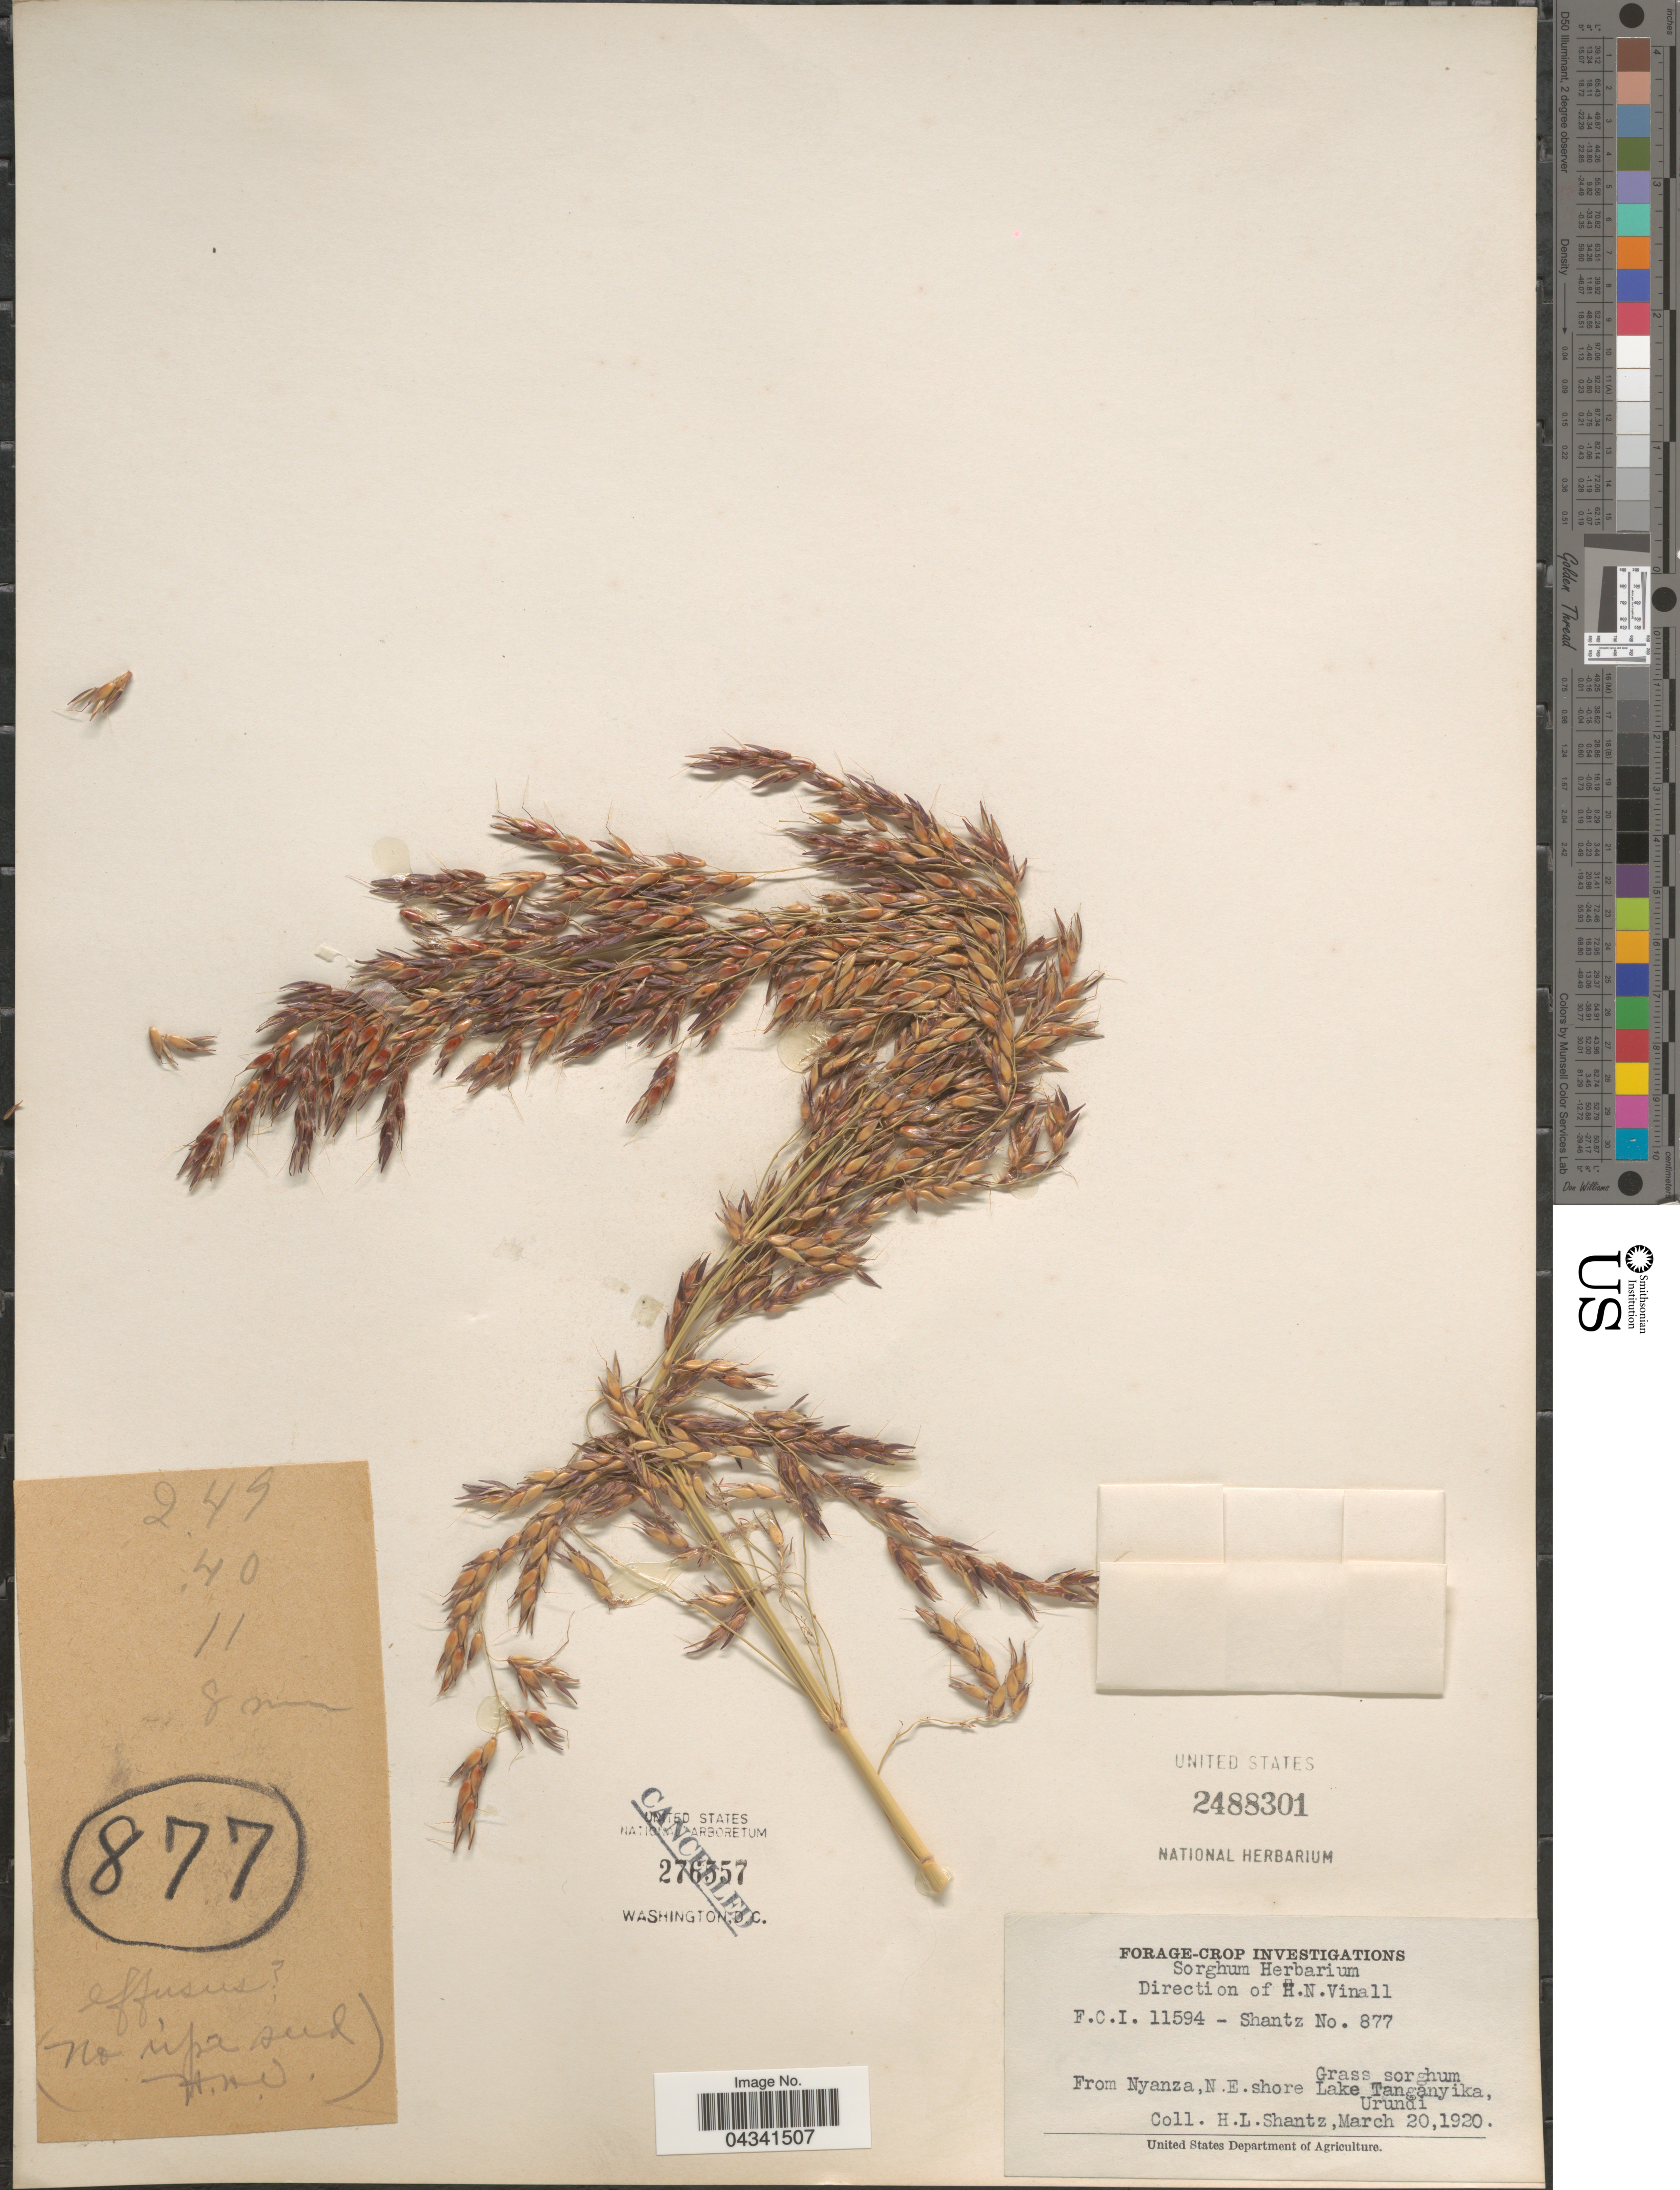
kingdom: Plantae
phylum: Tracheophyta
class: Liliopsida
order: Poales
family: Poaceae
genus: Sorghum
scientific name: Sorghum sp.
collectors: H. Shantz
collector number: F.C.I.11594/877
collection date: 1920-03-20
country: Tanzania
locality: From Nyanza, N. E. shore Lake Tanganyika, Urundi.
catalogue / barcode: US 2488301